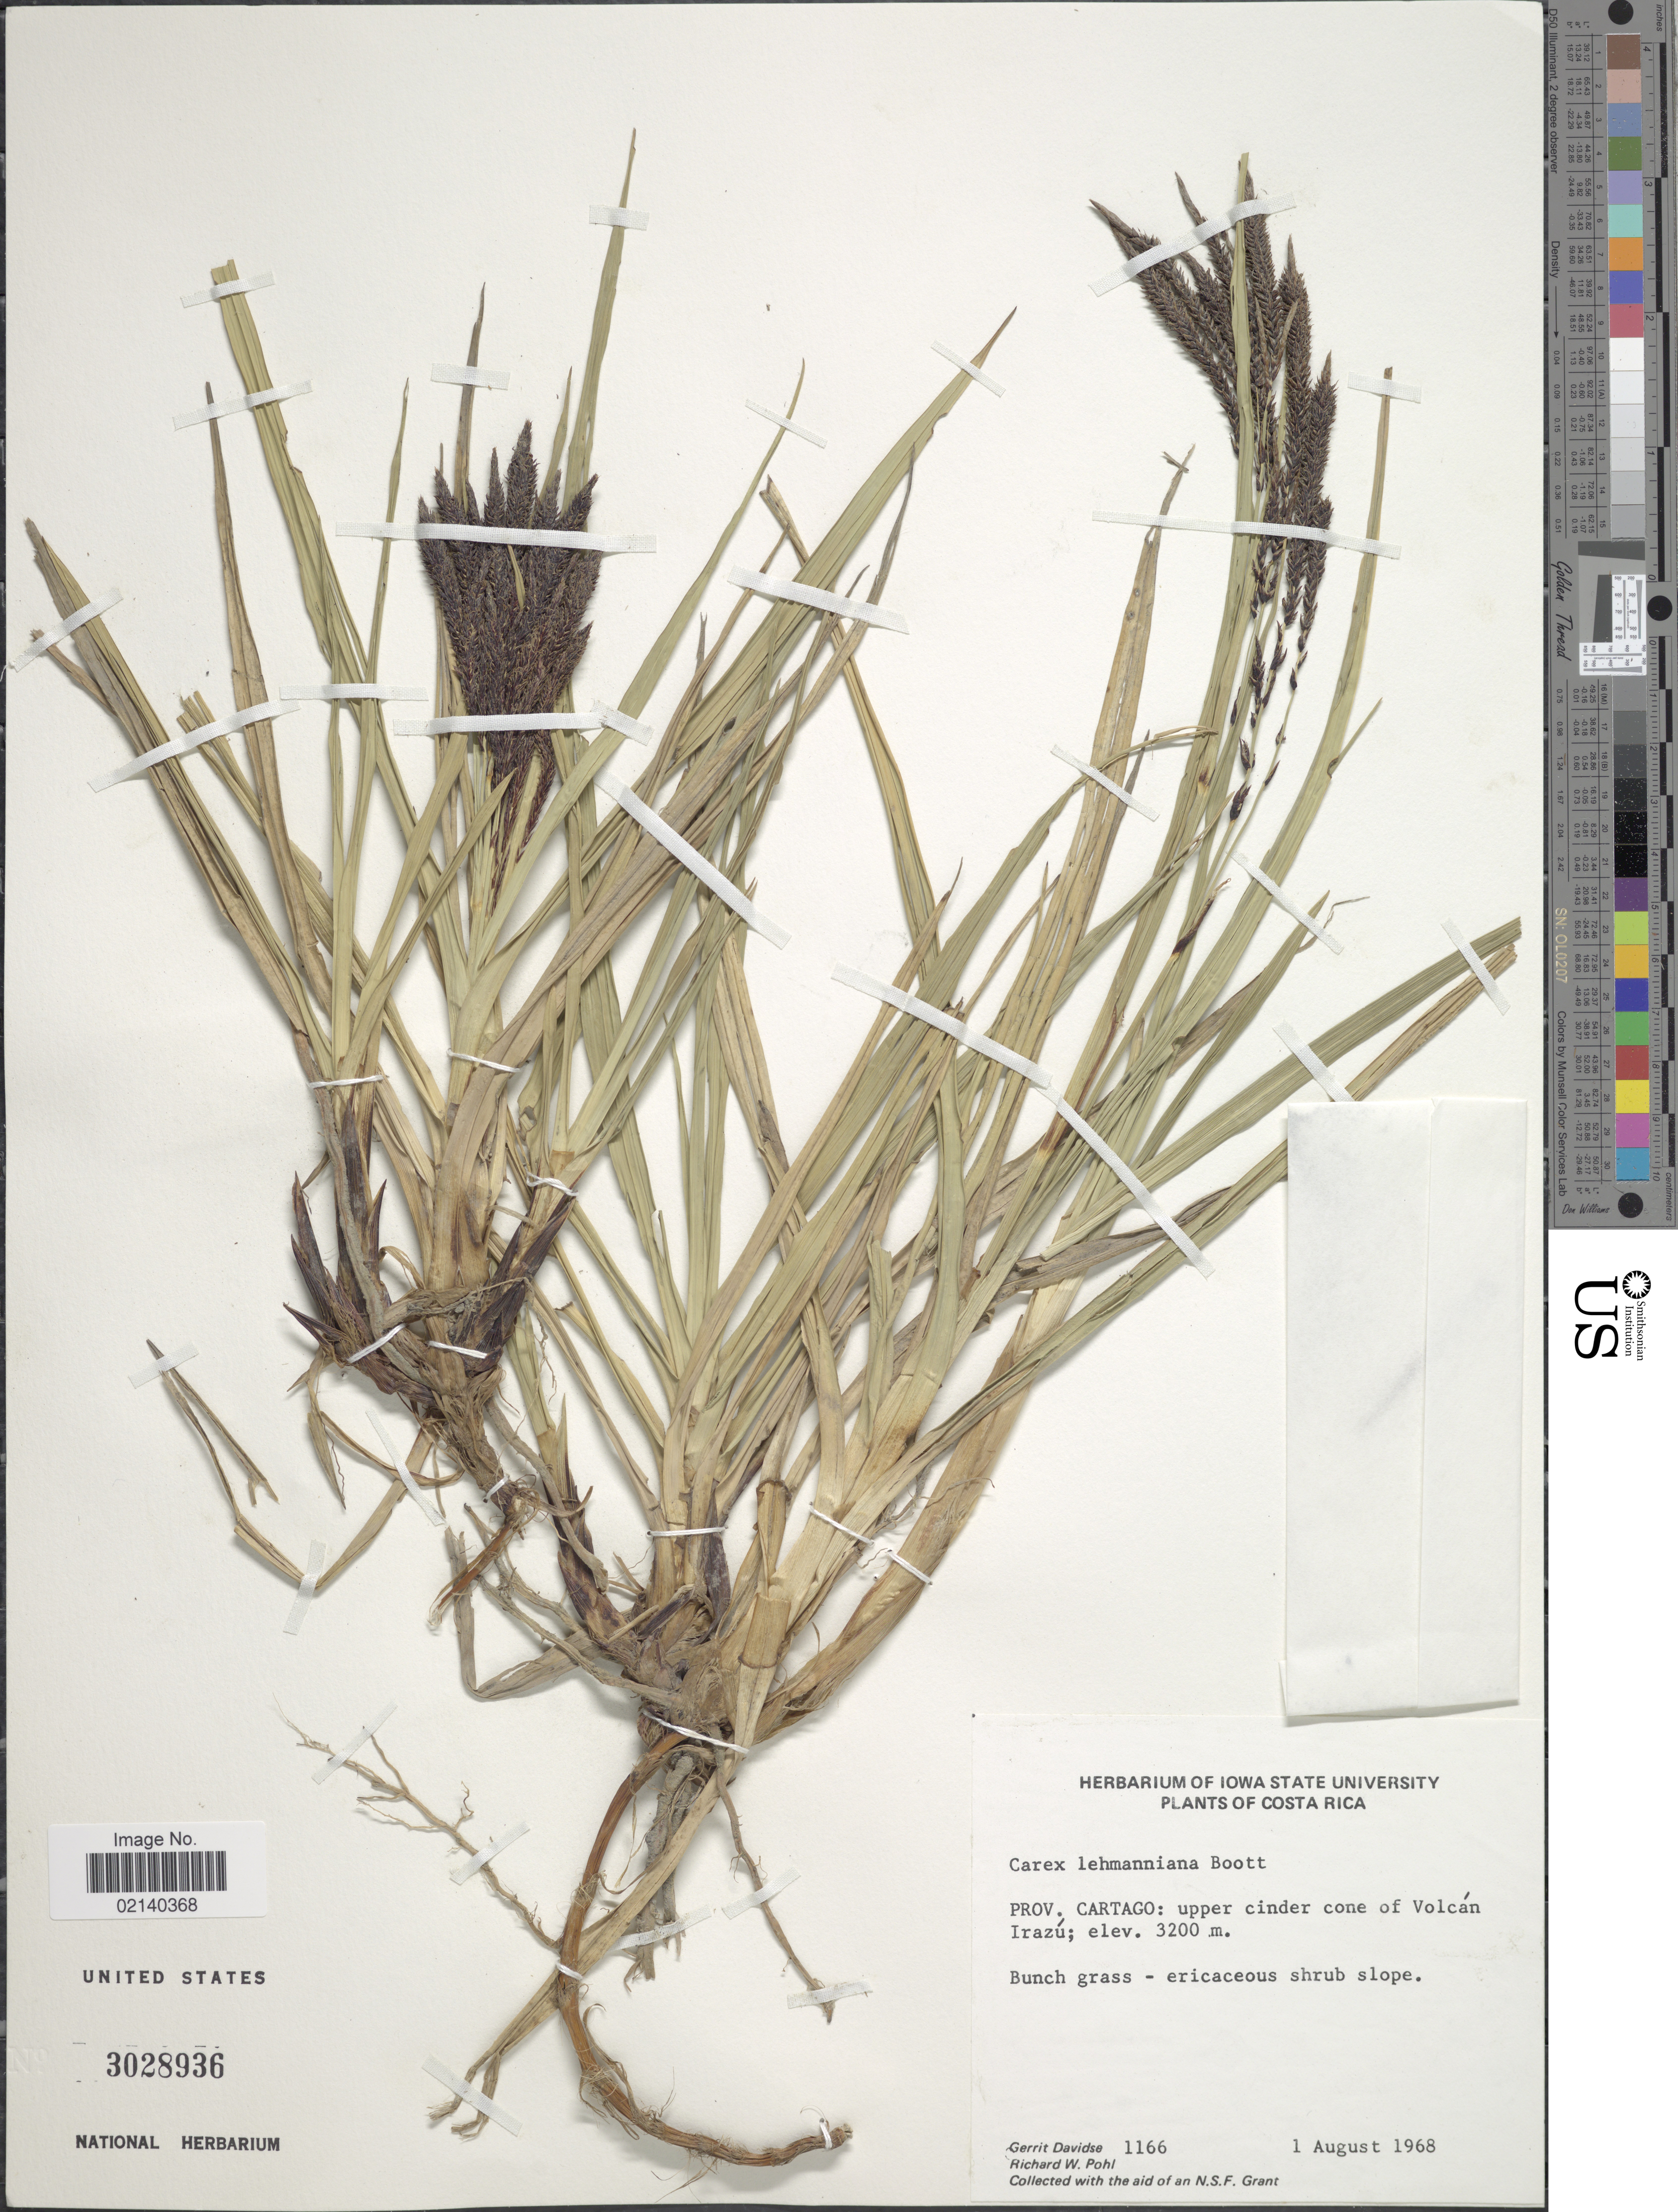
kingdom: Plantae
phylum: Tracheophyta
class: Liliopsida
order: Poales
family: Cyperaceae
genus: Carex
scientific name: Carex lemanniana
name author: Boott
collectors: G. Davidse & R. W. Pohl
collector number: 1166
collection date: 1968-08-01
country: Costa Rica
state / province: Cartago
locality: Upper cinder cone of Volcan Irazu.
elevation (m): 3200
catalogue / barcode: US 3028936